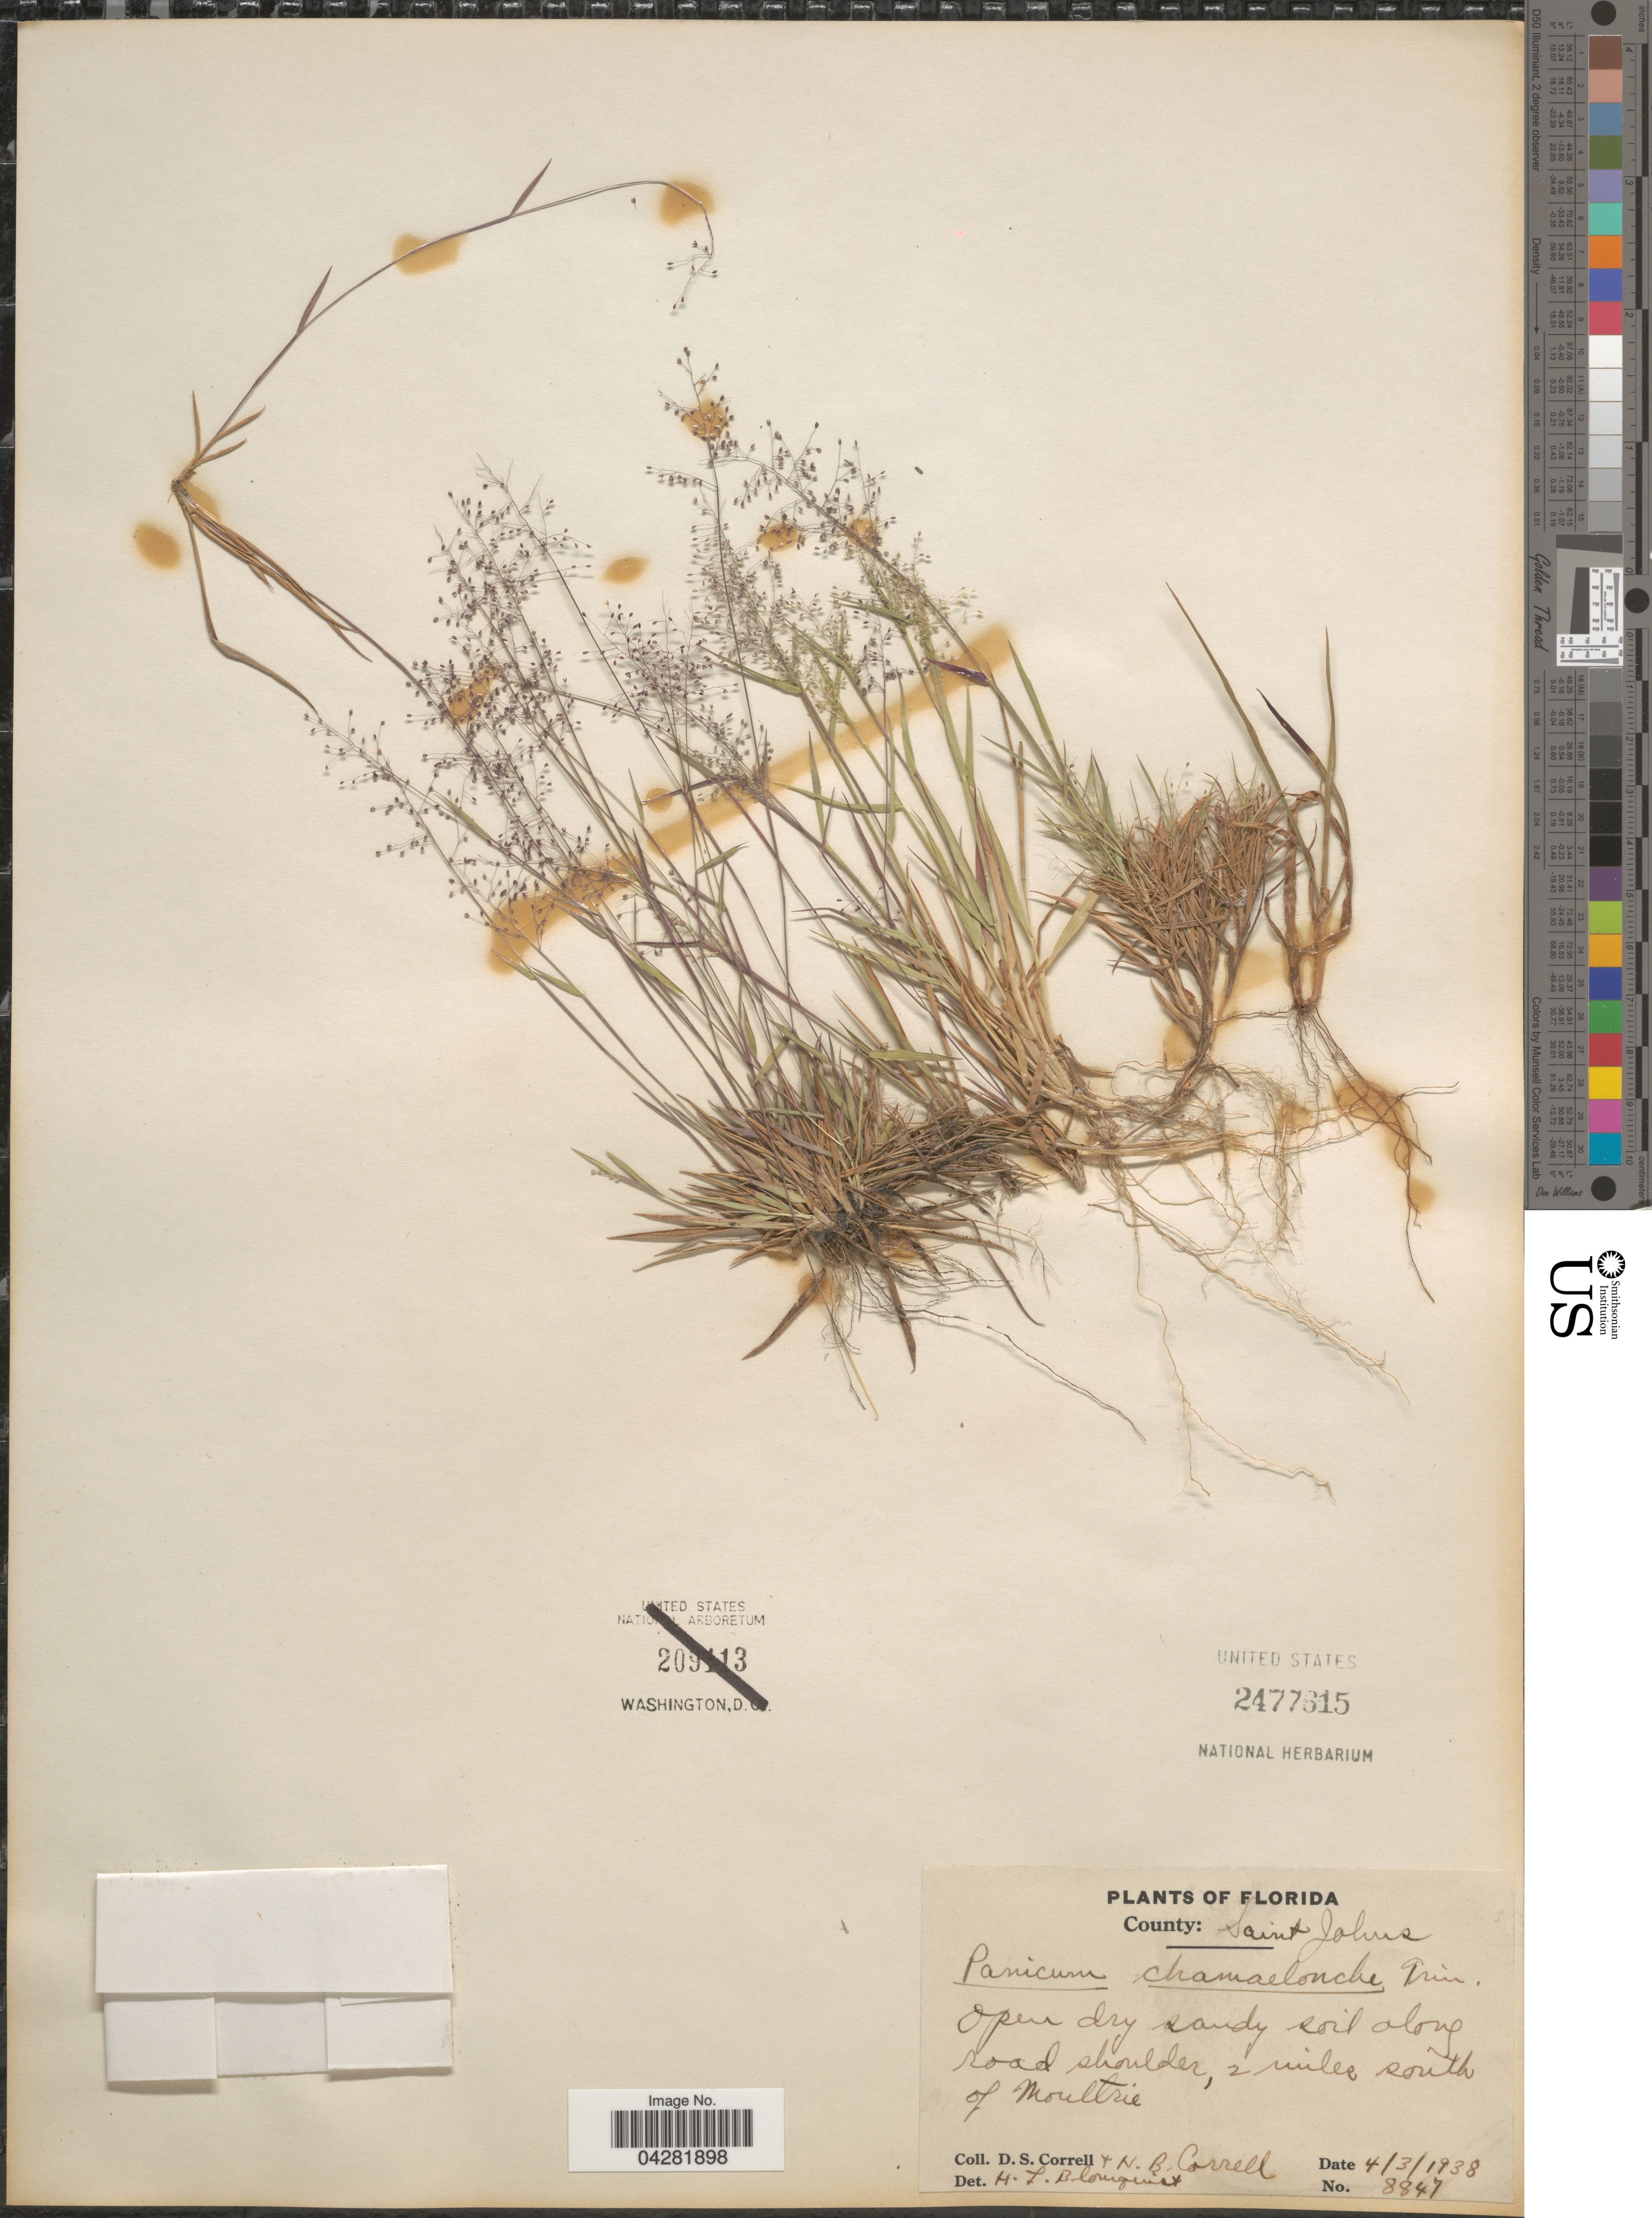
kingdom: Plantae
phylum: Tracheophyta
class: Liliopsida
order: Poales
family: Poaceae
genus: Dichanthelium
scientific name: Dichanthelium ensifolium var. ensifolium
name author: (Baldwin ex Elliot) Gould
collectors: D. S. Correll & H. Correll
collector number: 8847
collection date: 1938-04-03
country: United States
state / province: Florida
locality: County: Saint Johns. Open dry sandy soil along road shoulder, 2 miles south of Moultrie.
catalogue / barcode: US 2477615